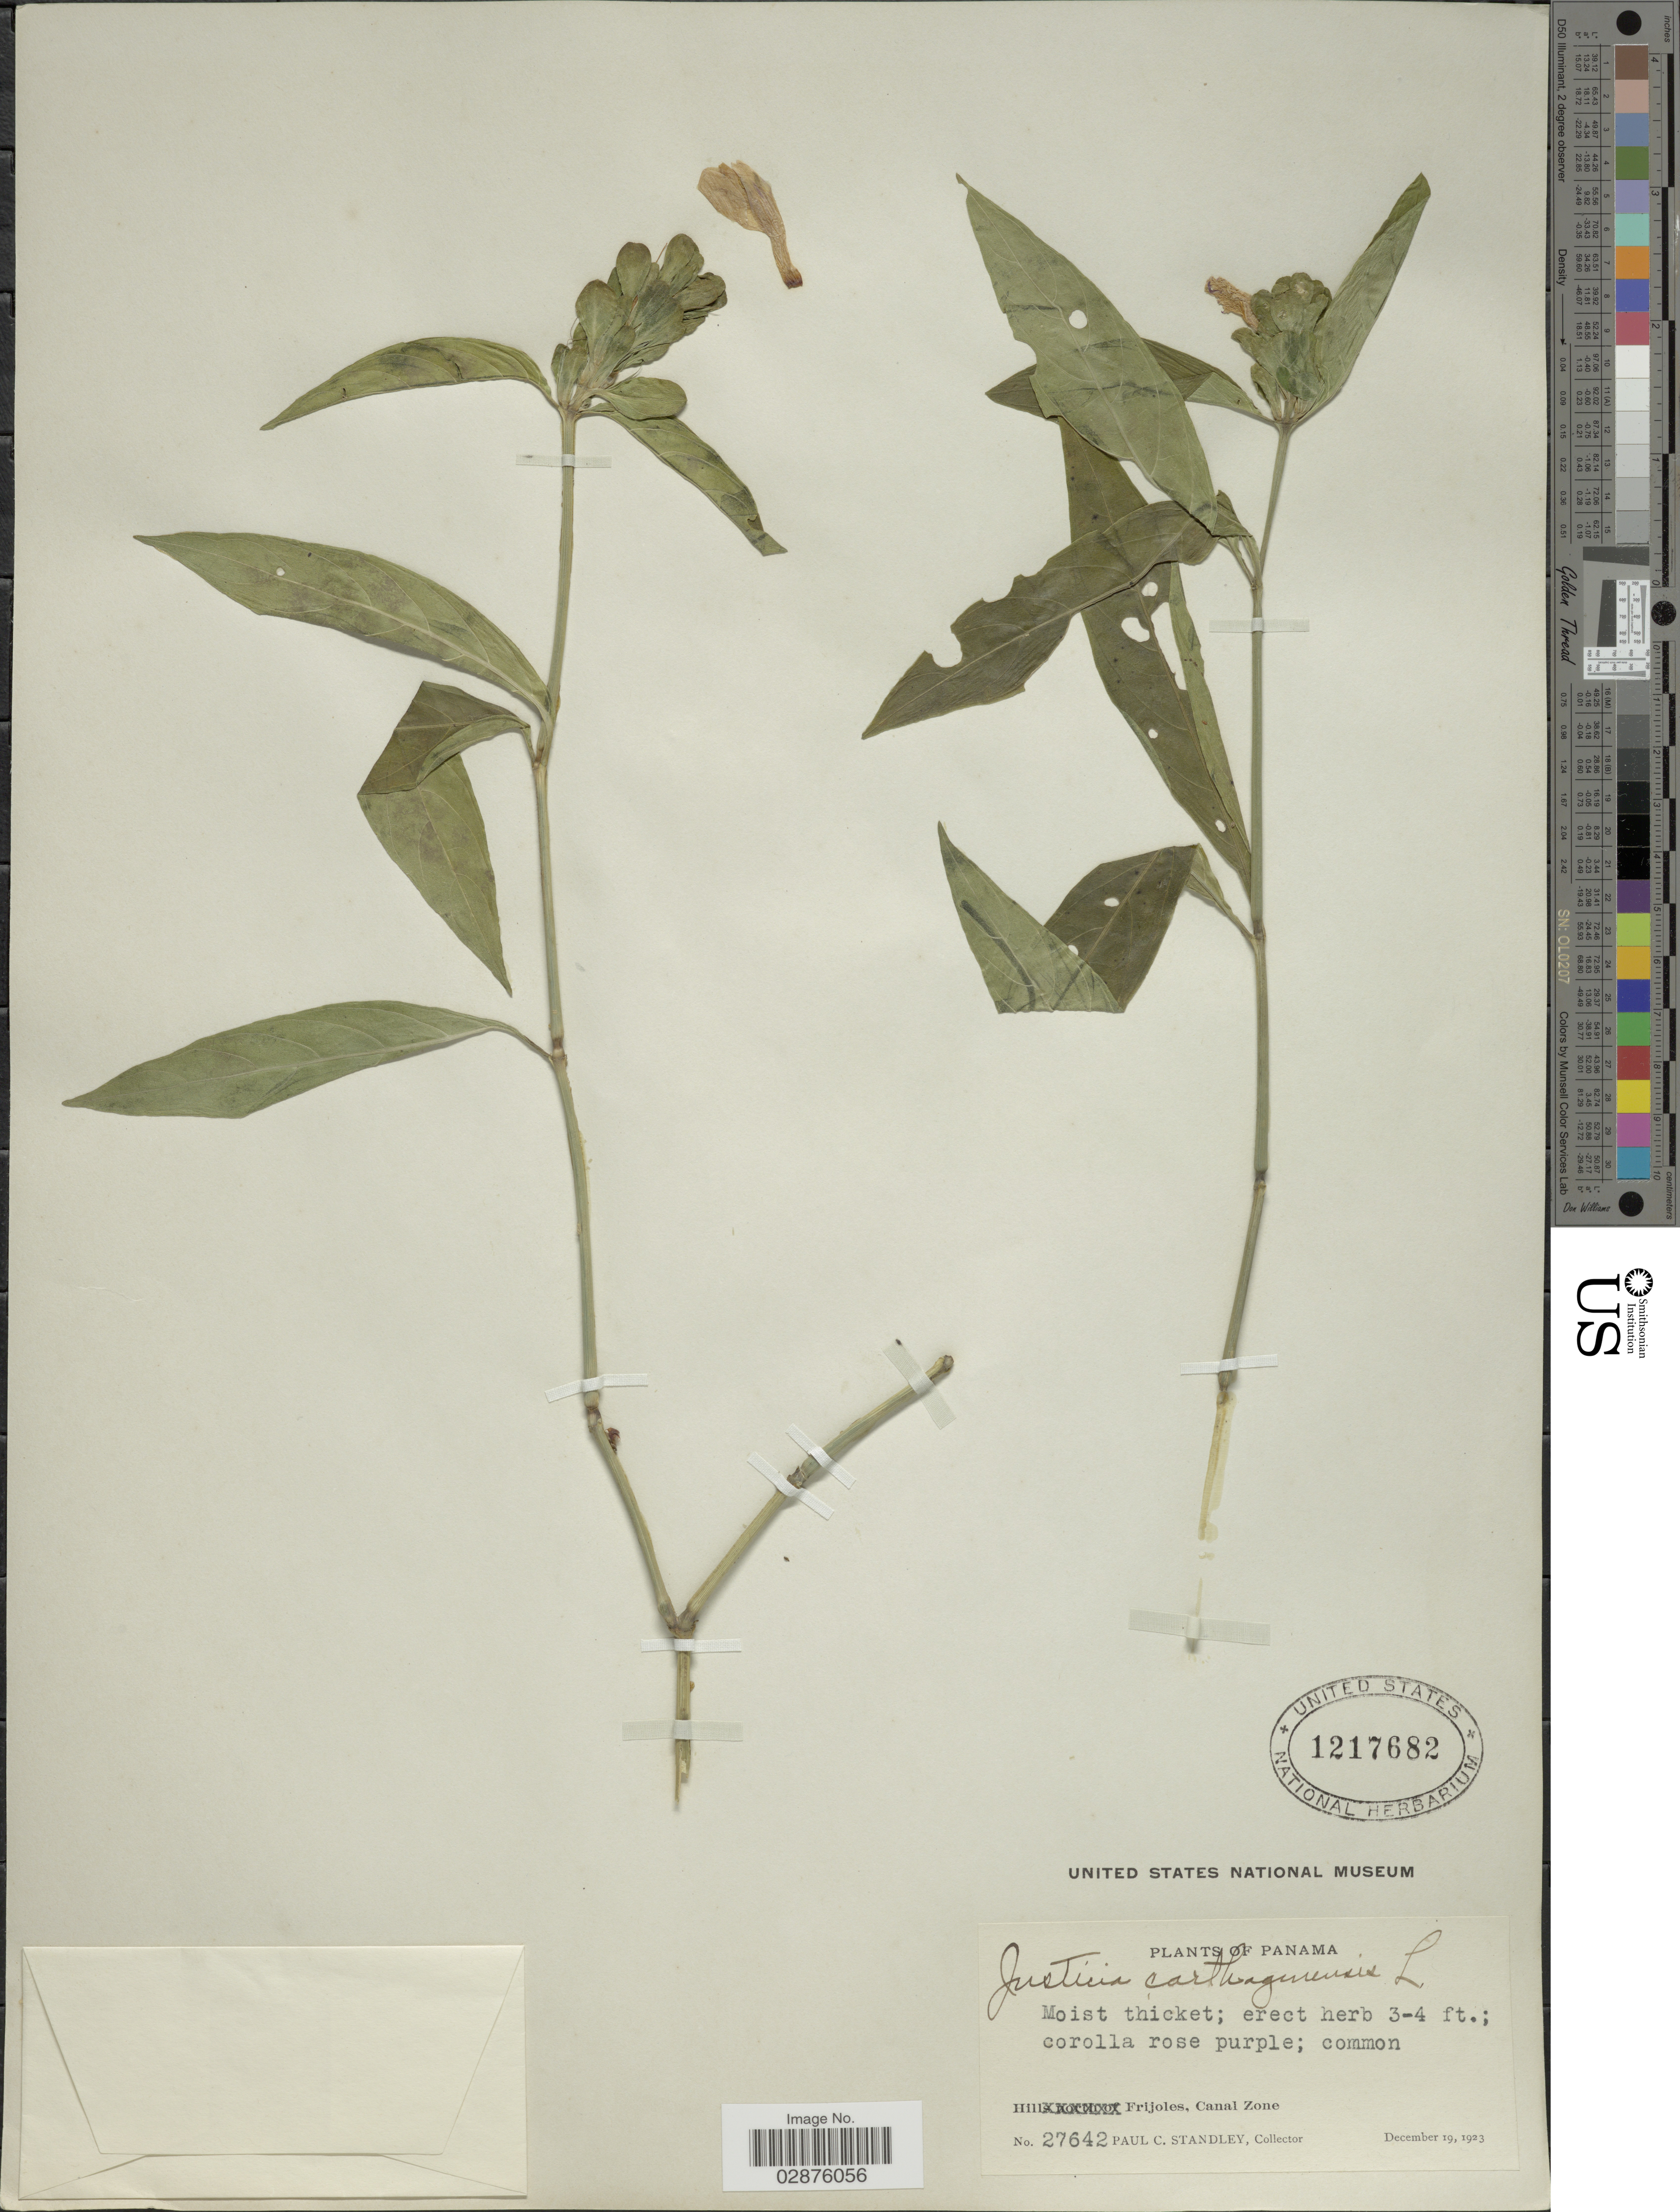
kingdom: Plantae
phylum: Tracheophyta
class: Magnoliopsida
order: Lamiales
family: Acanthaceae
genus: Justicia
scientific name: Justicia carthaginensis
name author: Jacq.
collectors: P. C. Standley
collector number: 27642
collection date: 1923-12-19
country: Panama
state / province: Colón / Panamá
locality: Hill Frijoles, Canal Zone.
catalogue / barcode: US 1217682